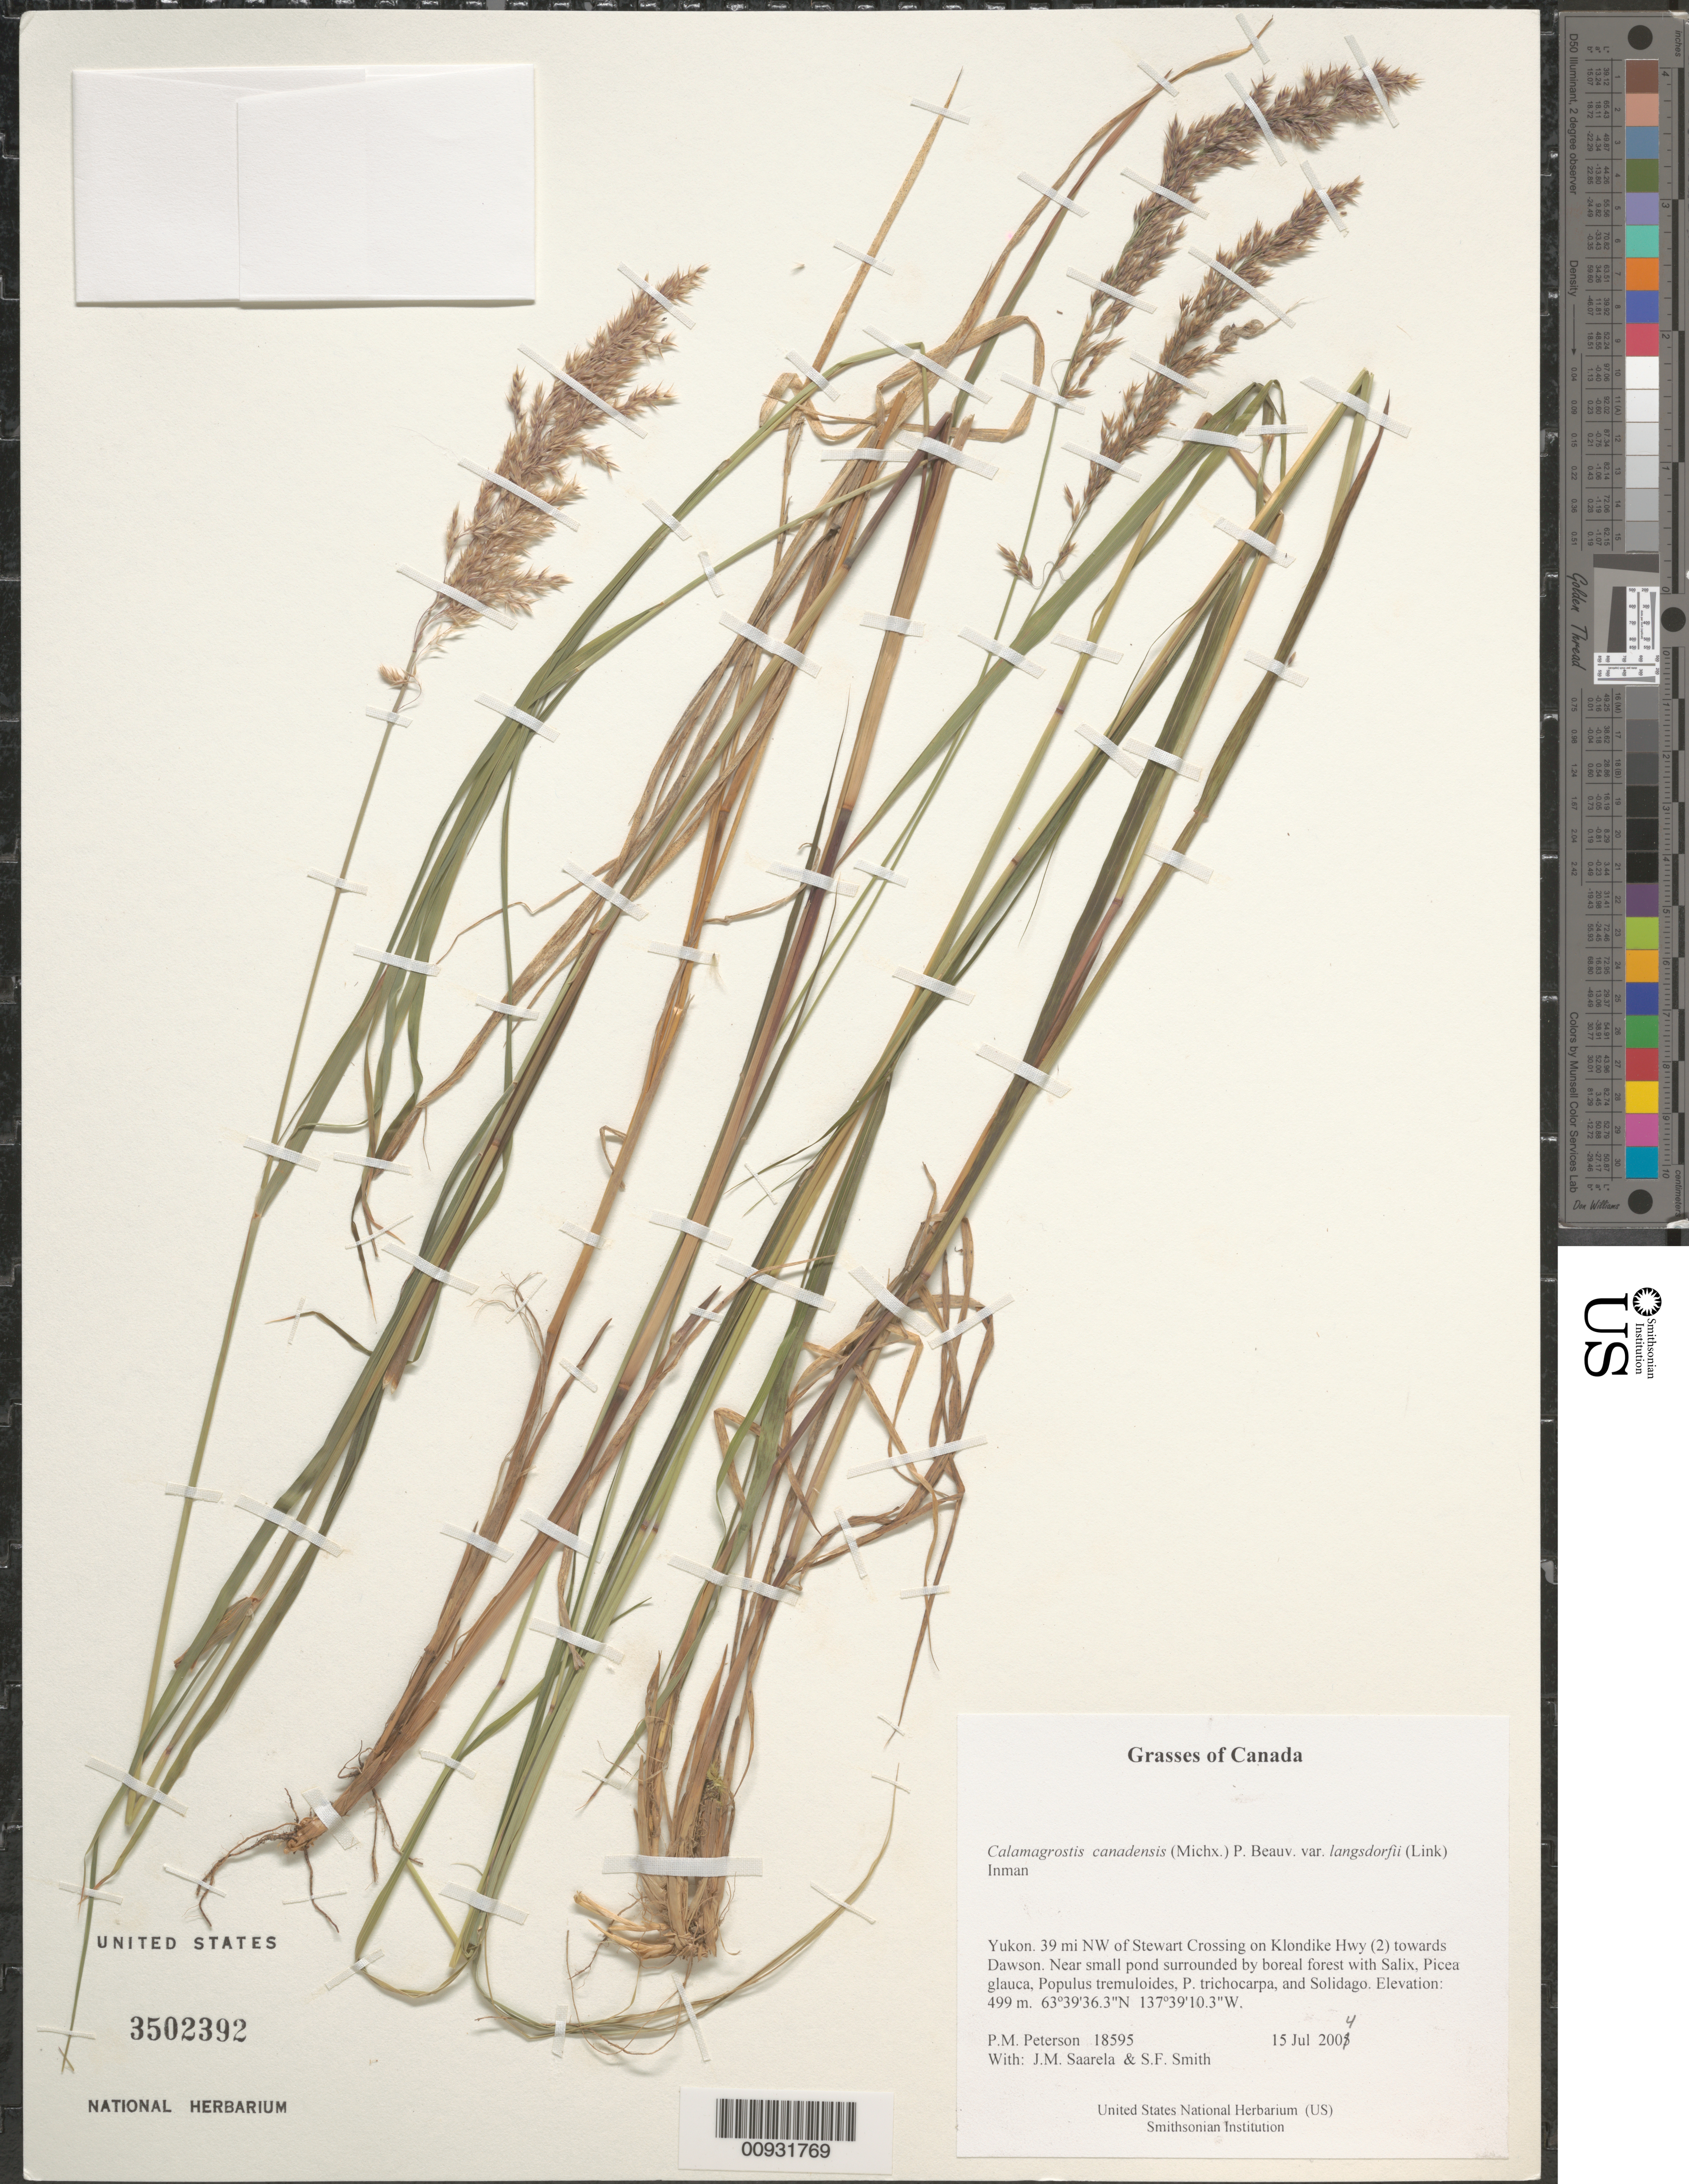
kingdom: Plantae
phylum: Tracheophyta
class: Liliopsida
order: Poales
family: Poaceae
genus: Calamagrostis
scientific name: Calamagrostis canadensis var. langsdorffii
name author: (Link) Inman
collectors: P. M. Peterson, J. Saarela & S.F. Smith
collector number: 18595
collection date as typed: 10 Jul 2004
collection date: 2004-07-10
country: Canada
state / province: Yukon Territory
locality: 39 mi NW of Stewart Crossing on Klondike Hwy (2) towards Dawson. Near small pond surrounded by boreal forest with Salix, Picea glauca, Populus tremuloides, P. trichocarpa, and Solidago.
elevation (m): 499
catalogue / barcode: US 3502392